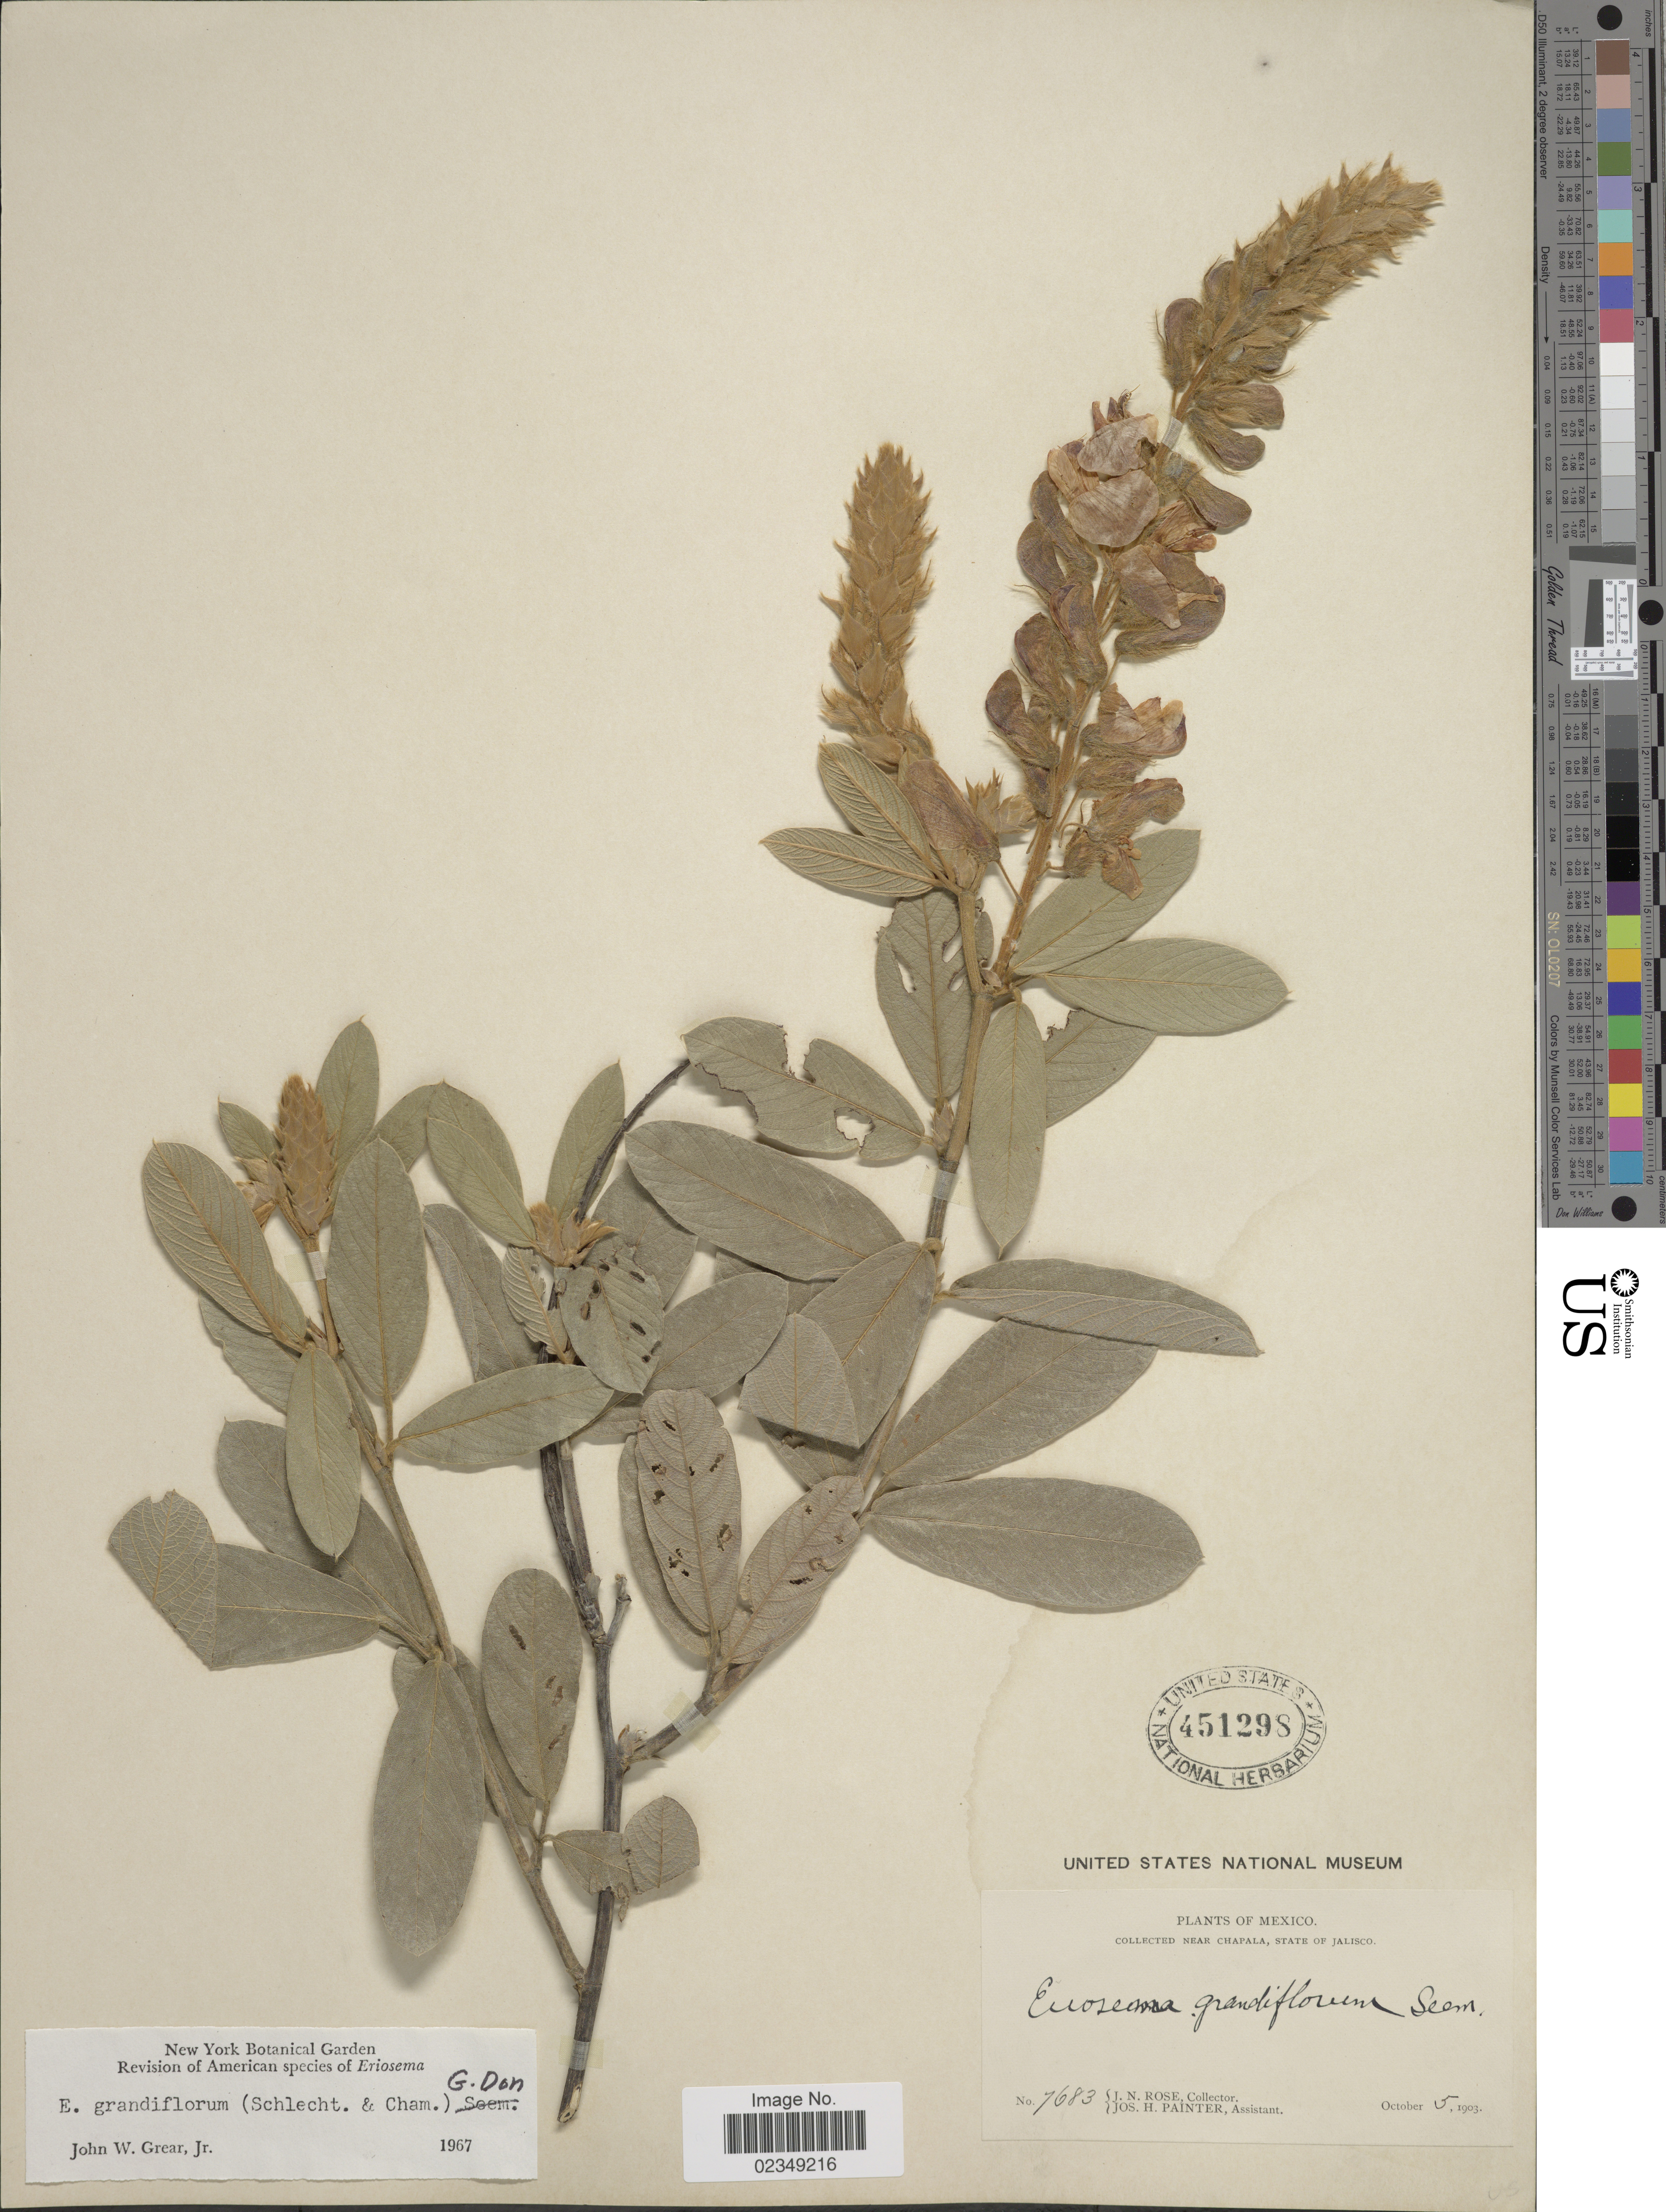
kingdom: Plantae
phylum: Tracheophyta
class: Magnoliopsida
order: Fabales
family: Fabaceae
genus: Eriosema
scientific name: Eriosema grandiflorum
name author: (Schltdl. & Cham.) G. Don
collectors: J. N. Rose & J. H. Painter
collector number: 7683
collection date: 1903-10-05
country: Mexico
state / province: Jalisco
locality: Near Chapala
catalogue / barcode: US 451298